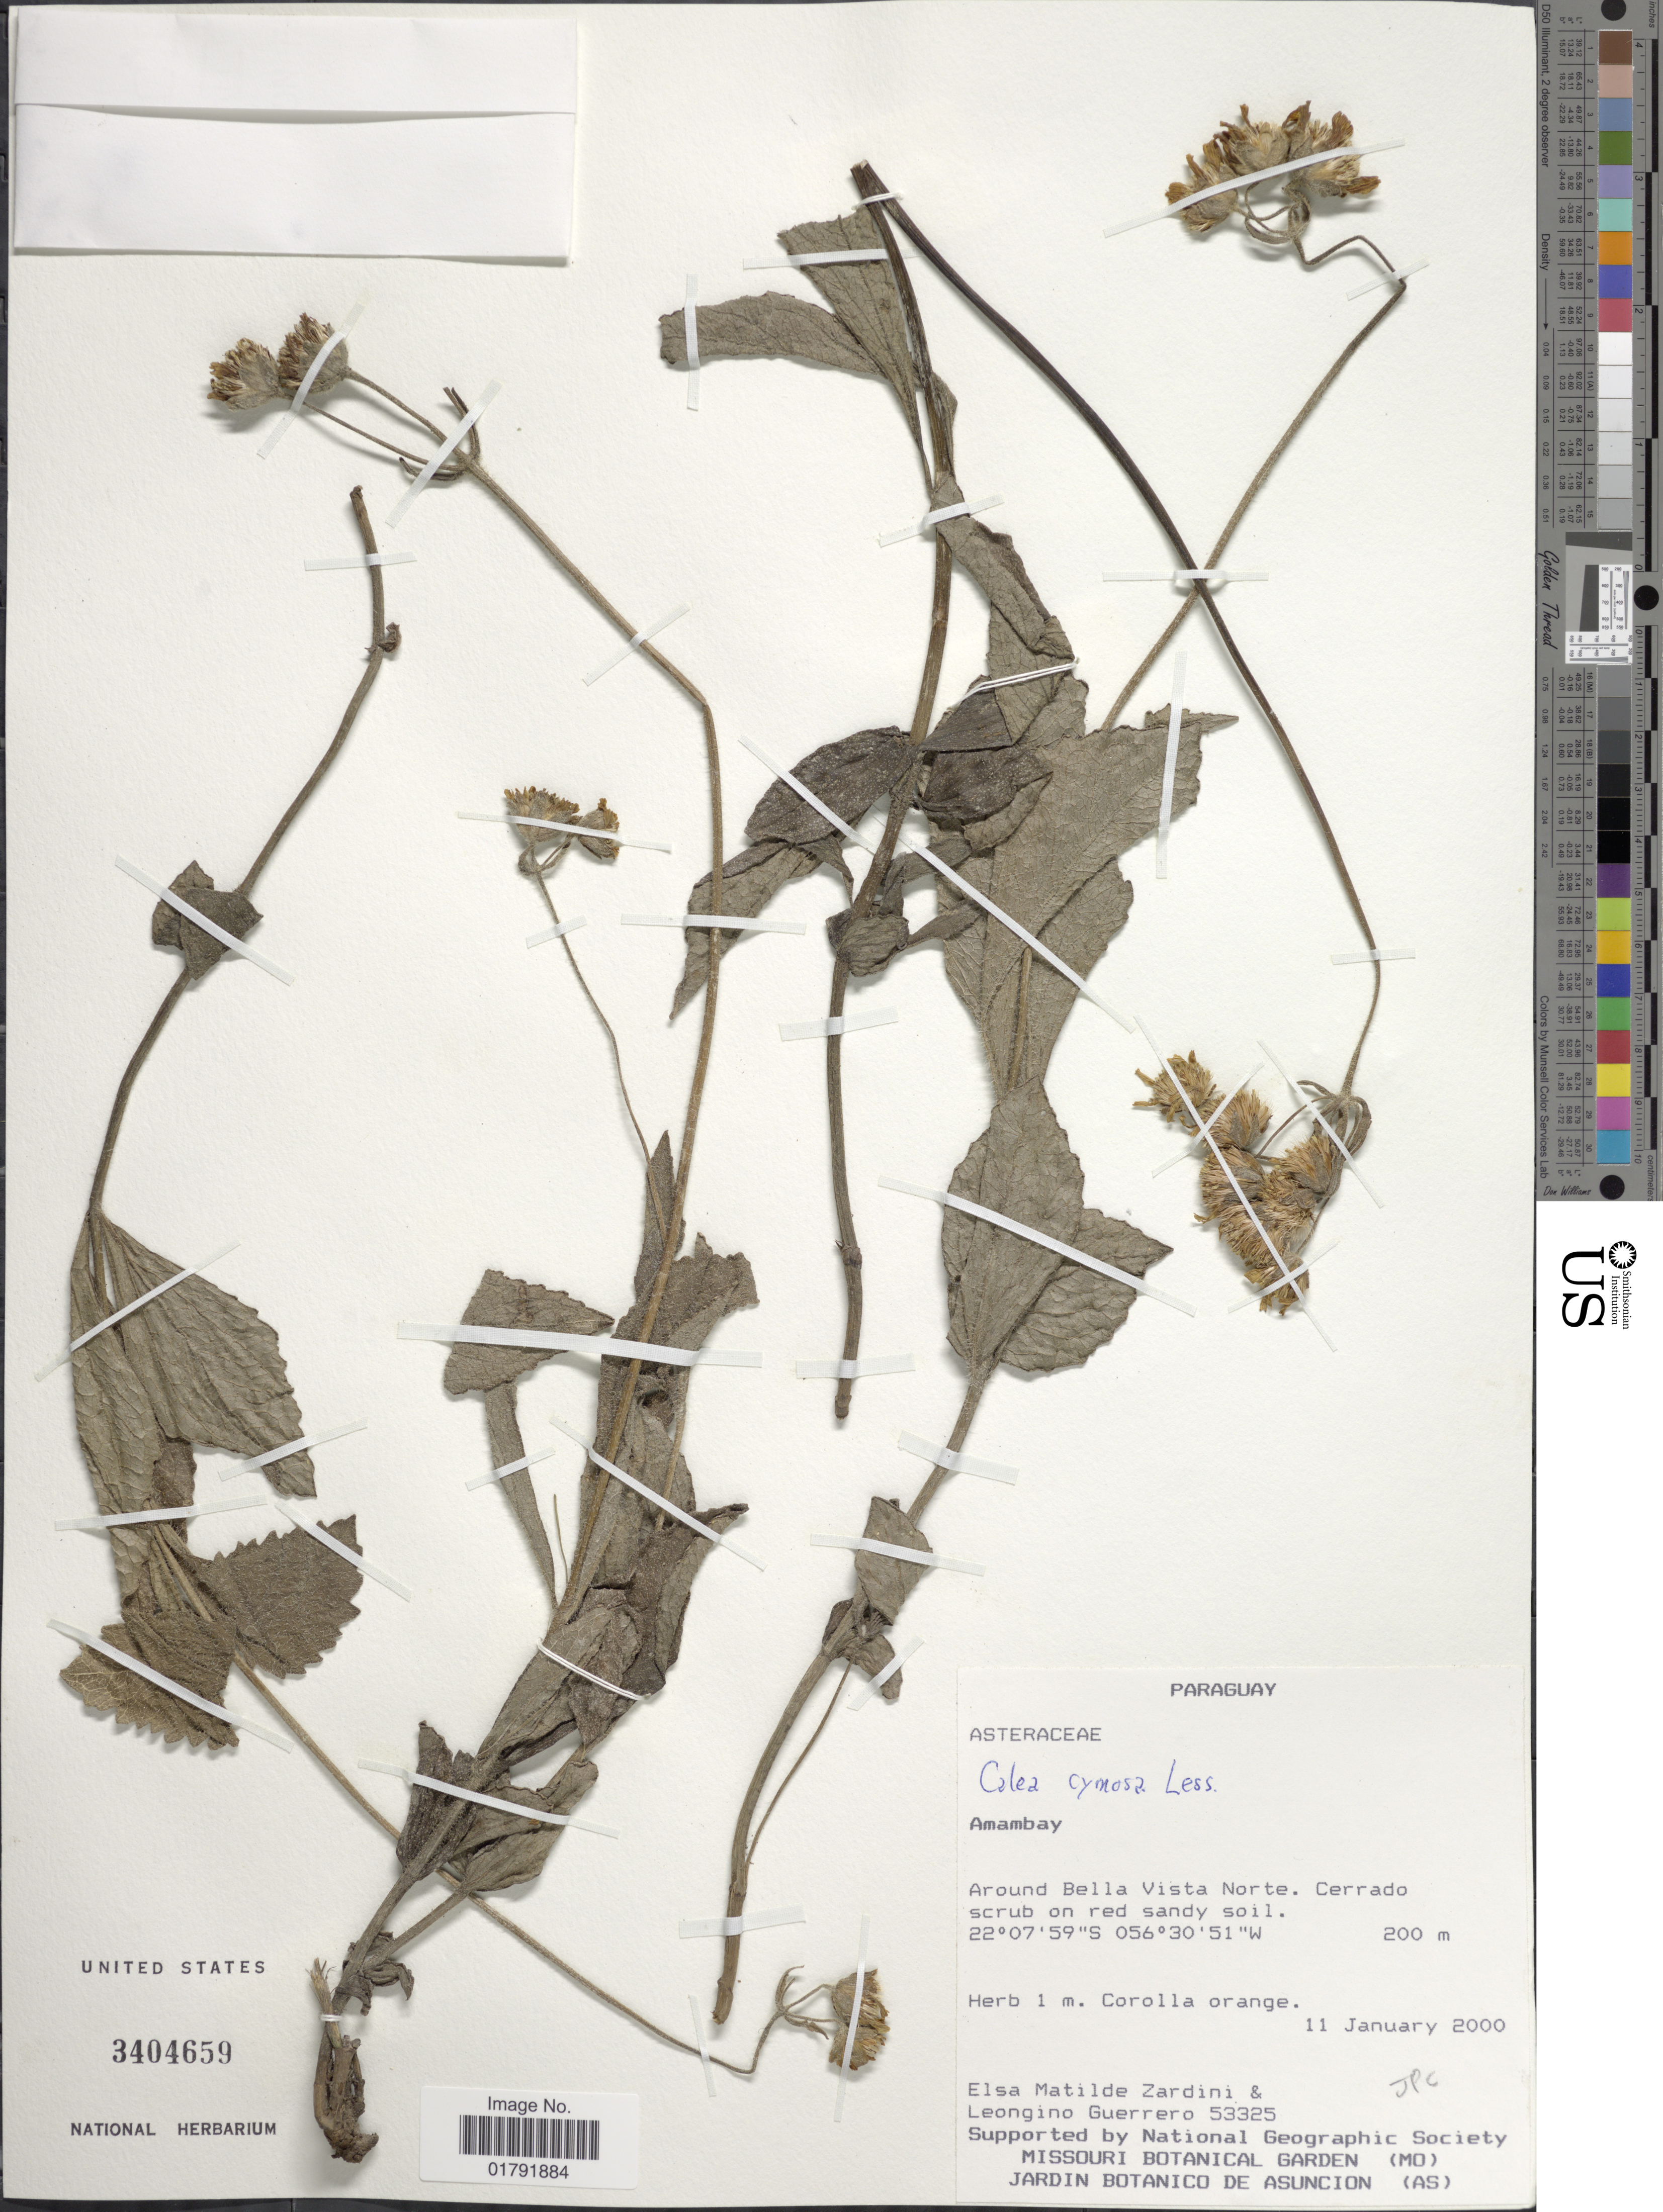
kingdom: Plantae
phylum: Tracheophyta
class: Magnoliopsida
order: Asterales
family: Asteraceae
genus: Calea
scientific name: Calea cymosa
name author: Less.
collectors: E. M. Zardini & L. Guerrero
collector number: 53325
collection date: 2000-01-11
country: Paraguay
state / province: Amambay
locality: Around Bella Vista Norte, cerrado scrub on red sandy soil.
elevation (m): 200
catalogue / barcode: US 3404659